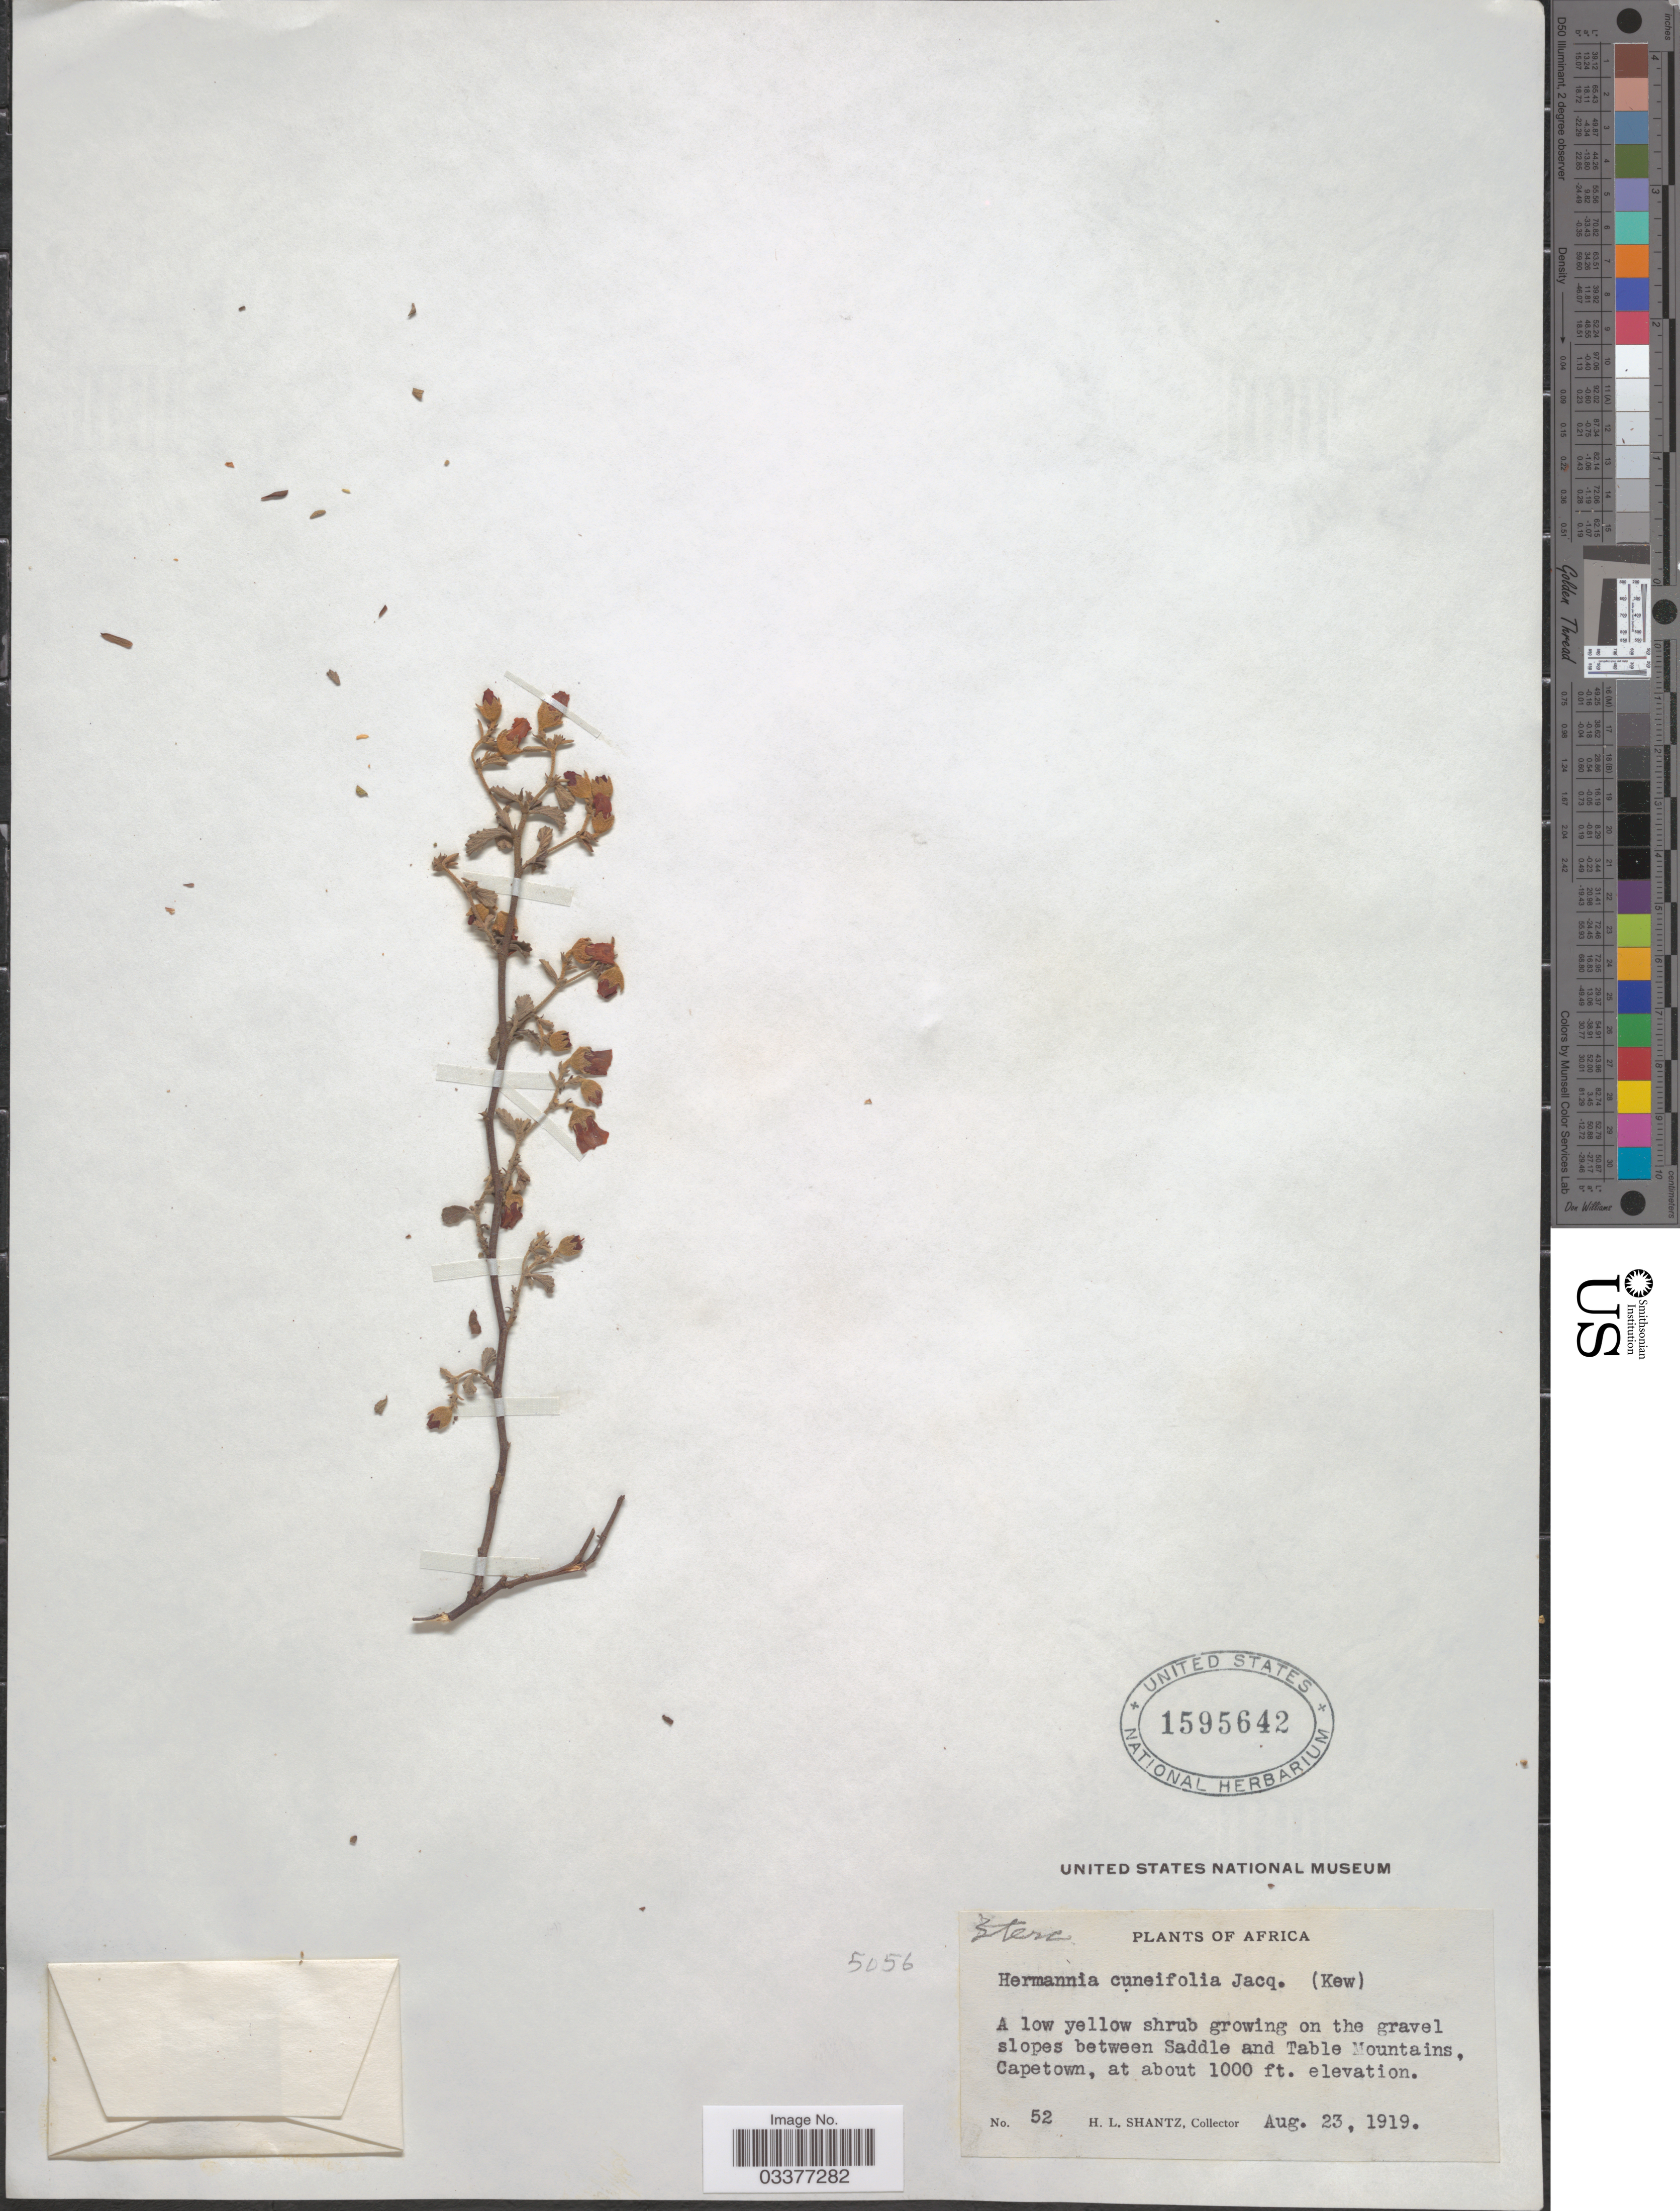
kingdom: Plantae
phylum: Tracheophyta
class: Magnoliopsida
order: Malvales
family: Malvaceae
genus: Hermannia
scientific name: Hermannia cuneifolia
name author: Jacq.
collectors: H. Shantz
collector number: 52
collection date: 1919-08-23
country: South Africa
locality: On the gravel slopes between Saddle and Table Mountains, Capetown.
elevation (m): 305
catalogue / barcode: US 1595642